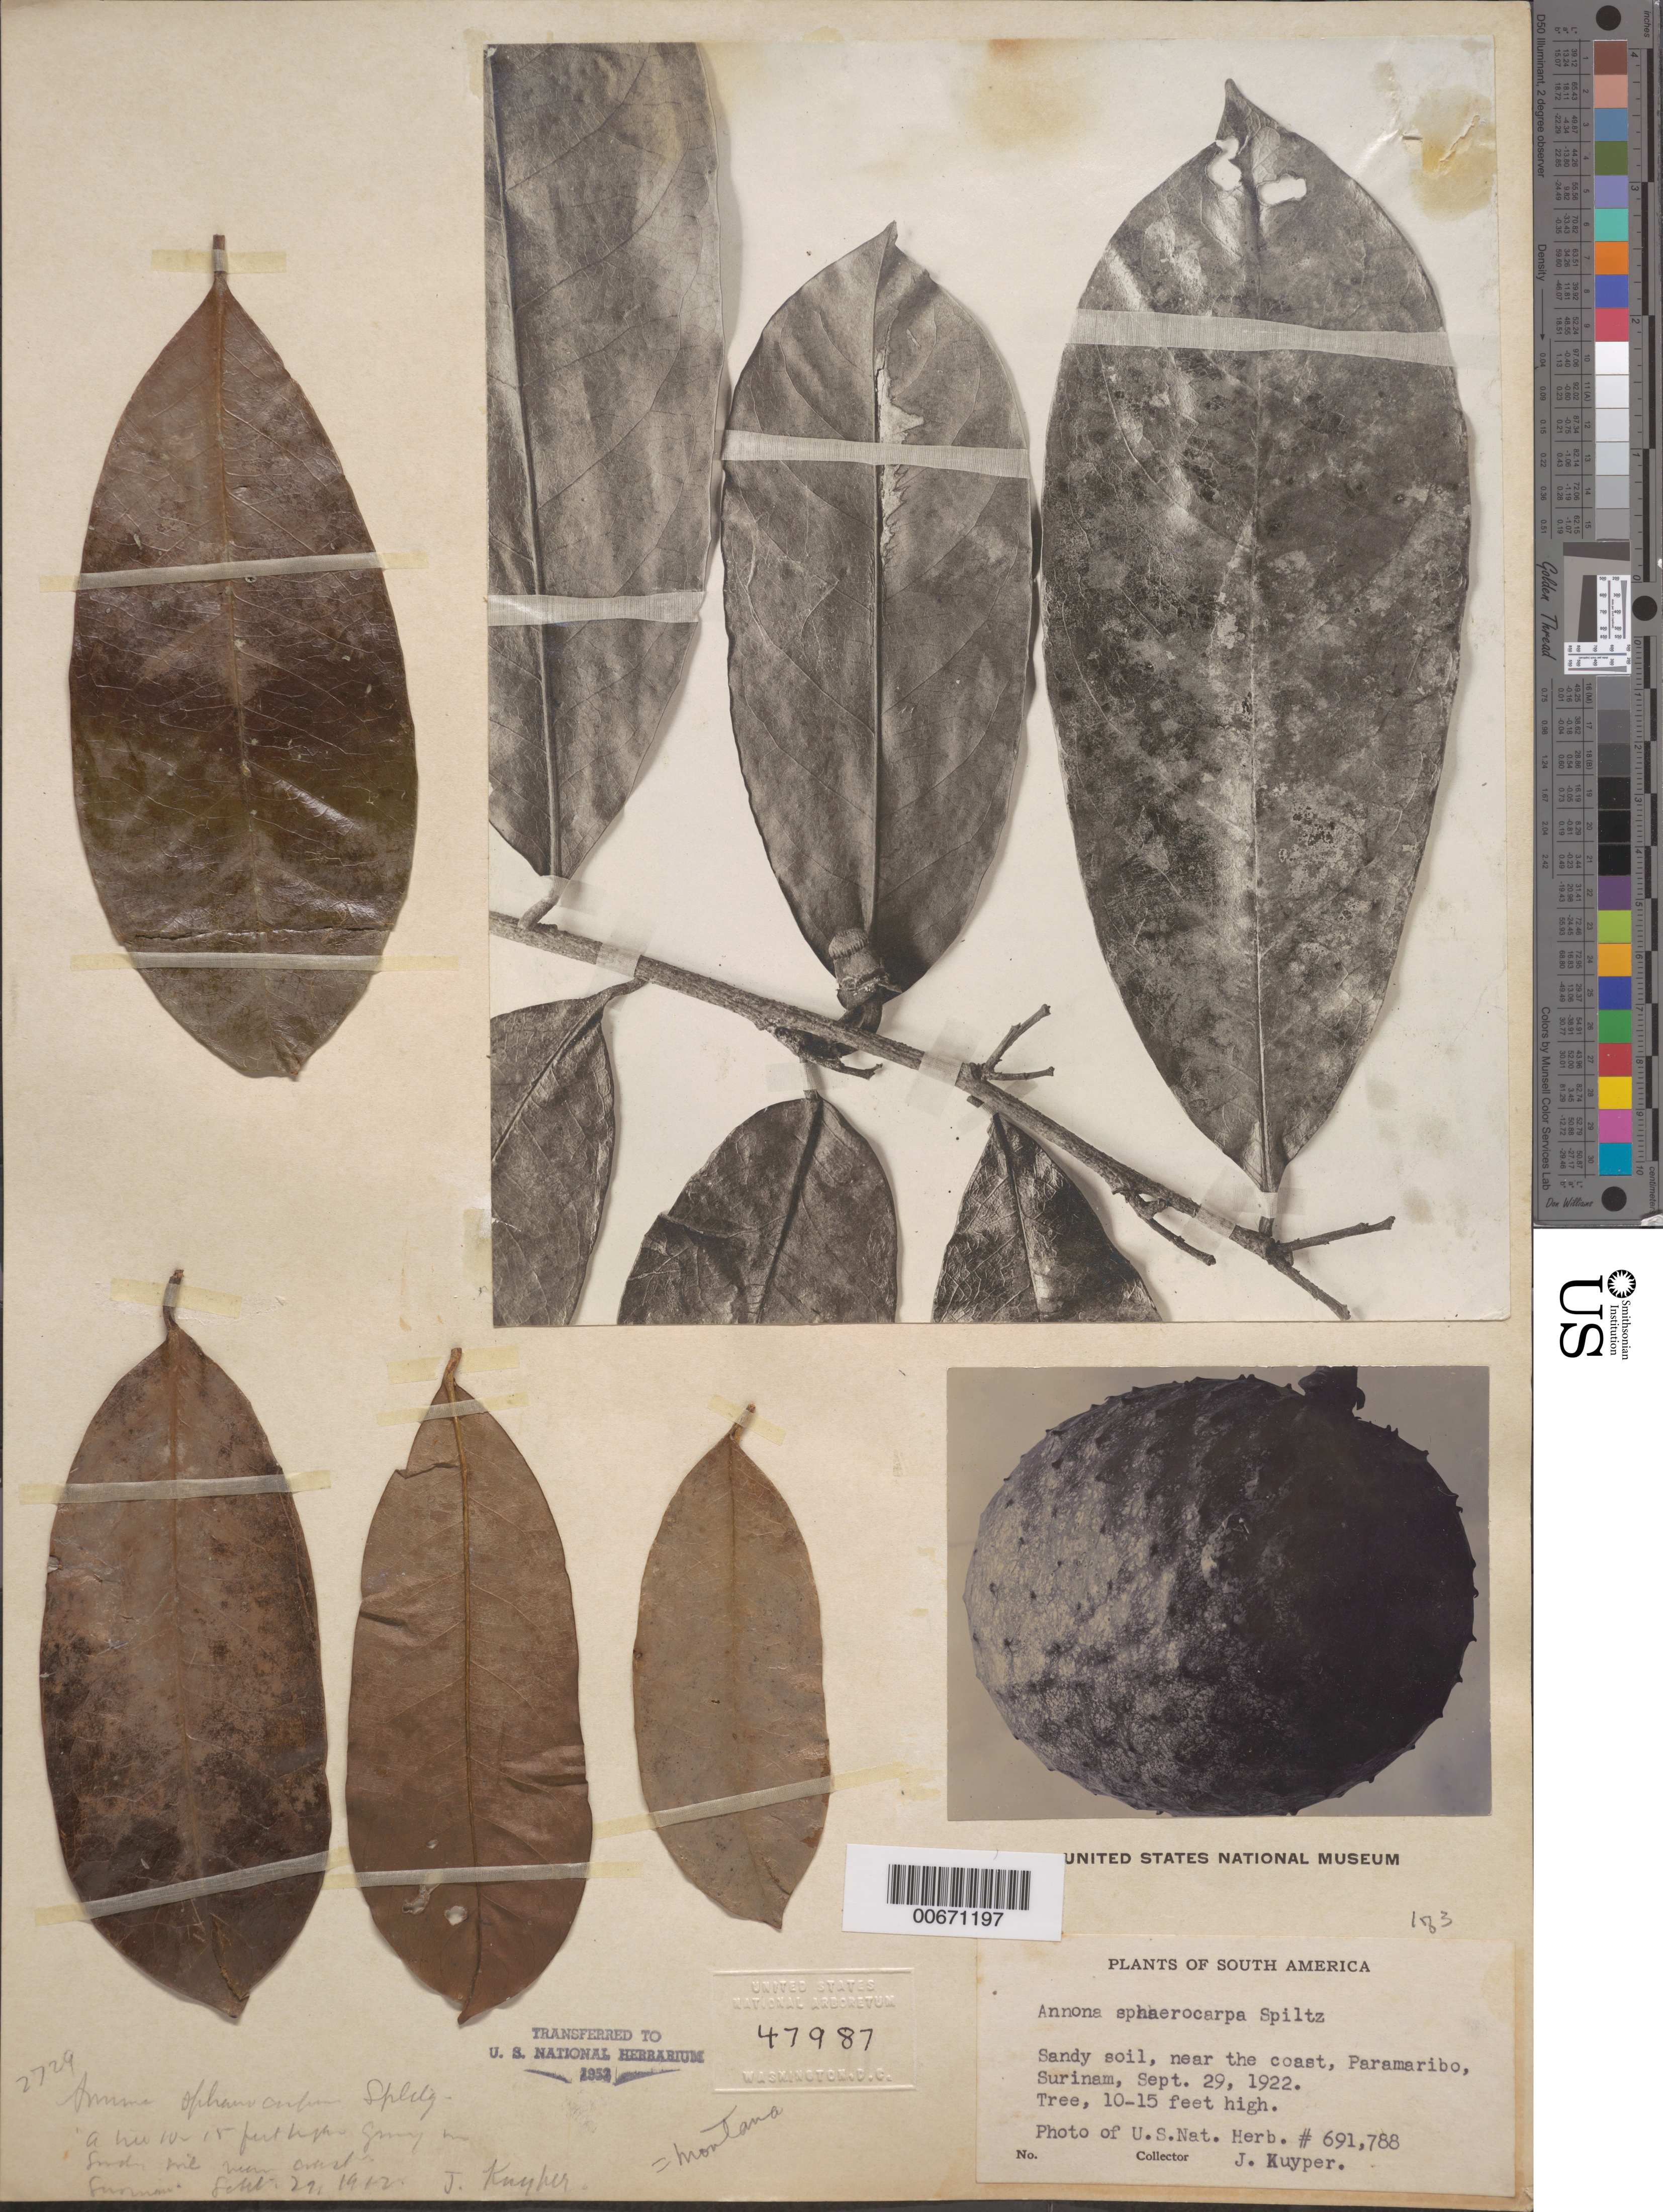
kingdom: Plantae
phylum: Tracheophyta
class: Magnoliopsida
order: Magnoliales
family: Annonaceae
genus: Annona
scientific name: Annona montana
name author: Macfad.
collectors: J. Kuyper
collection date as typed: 29-Sep-22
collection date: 1922-09-29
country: Suriname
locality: Paramaribo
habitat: Sandy soil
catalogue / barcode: US 47987